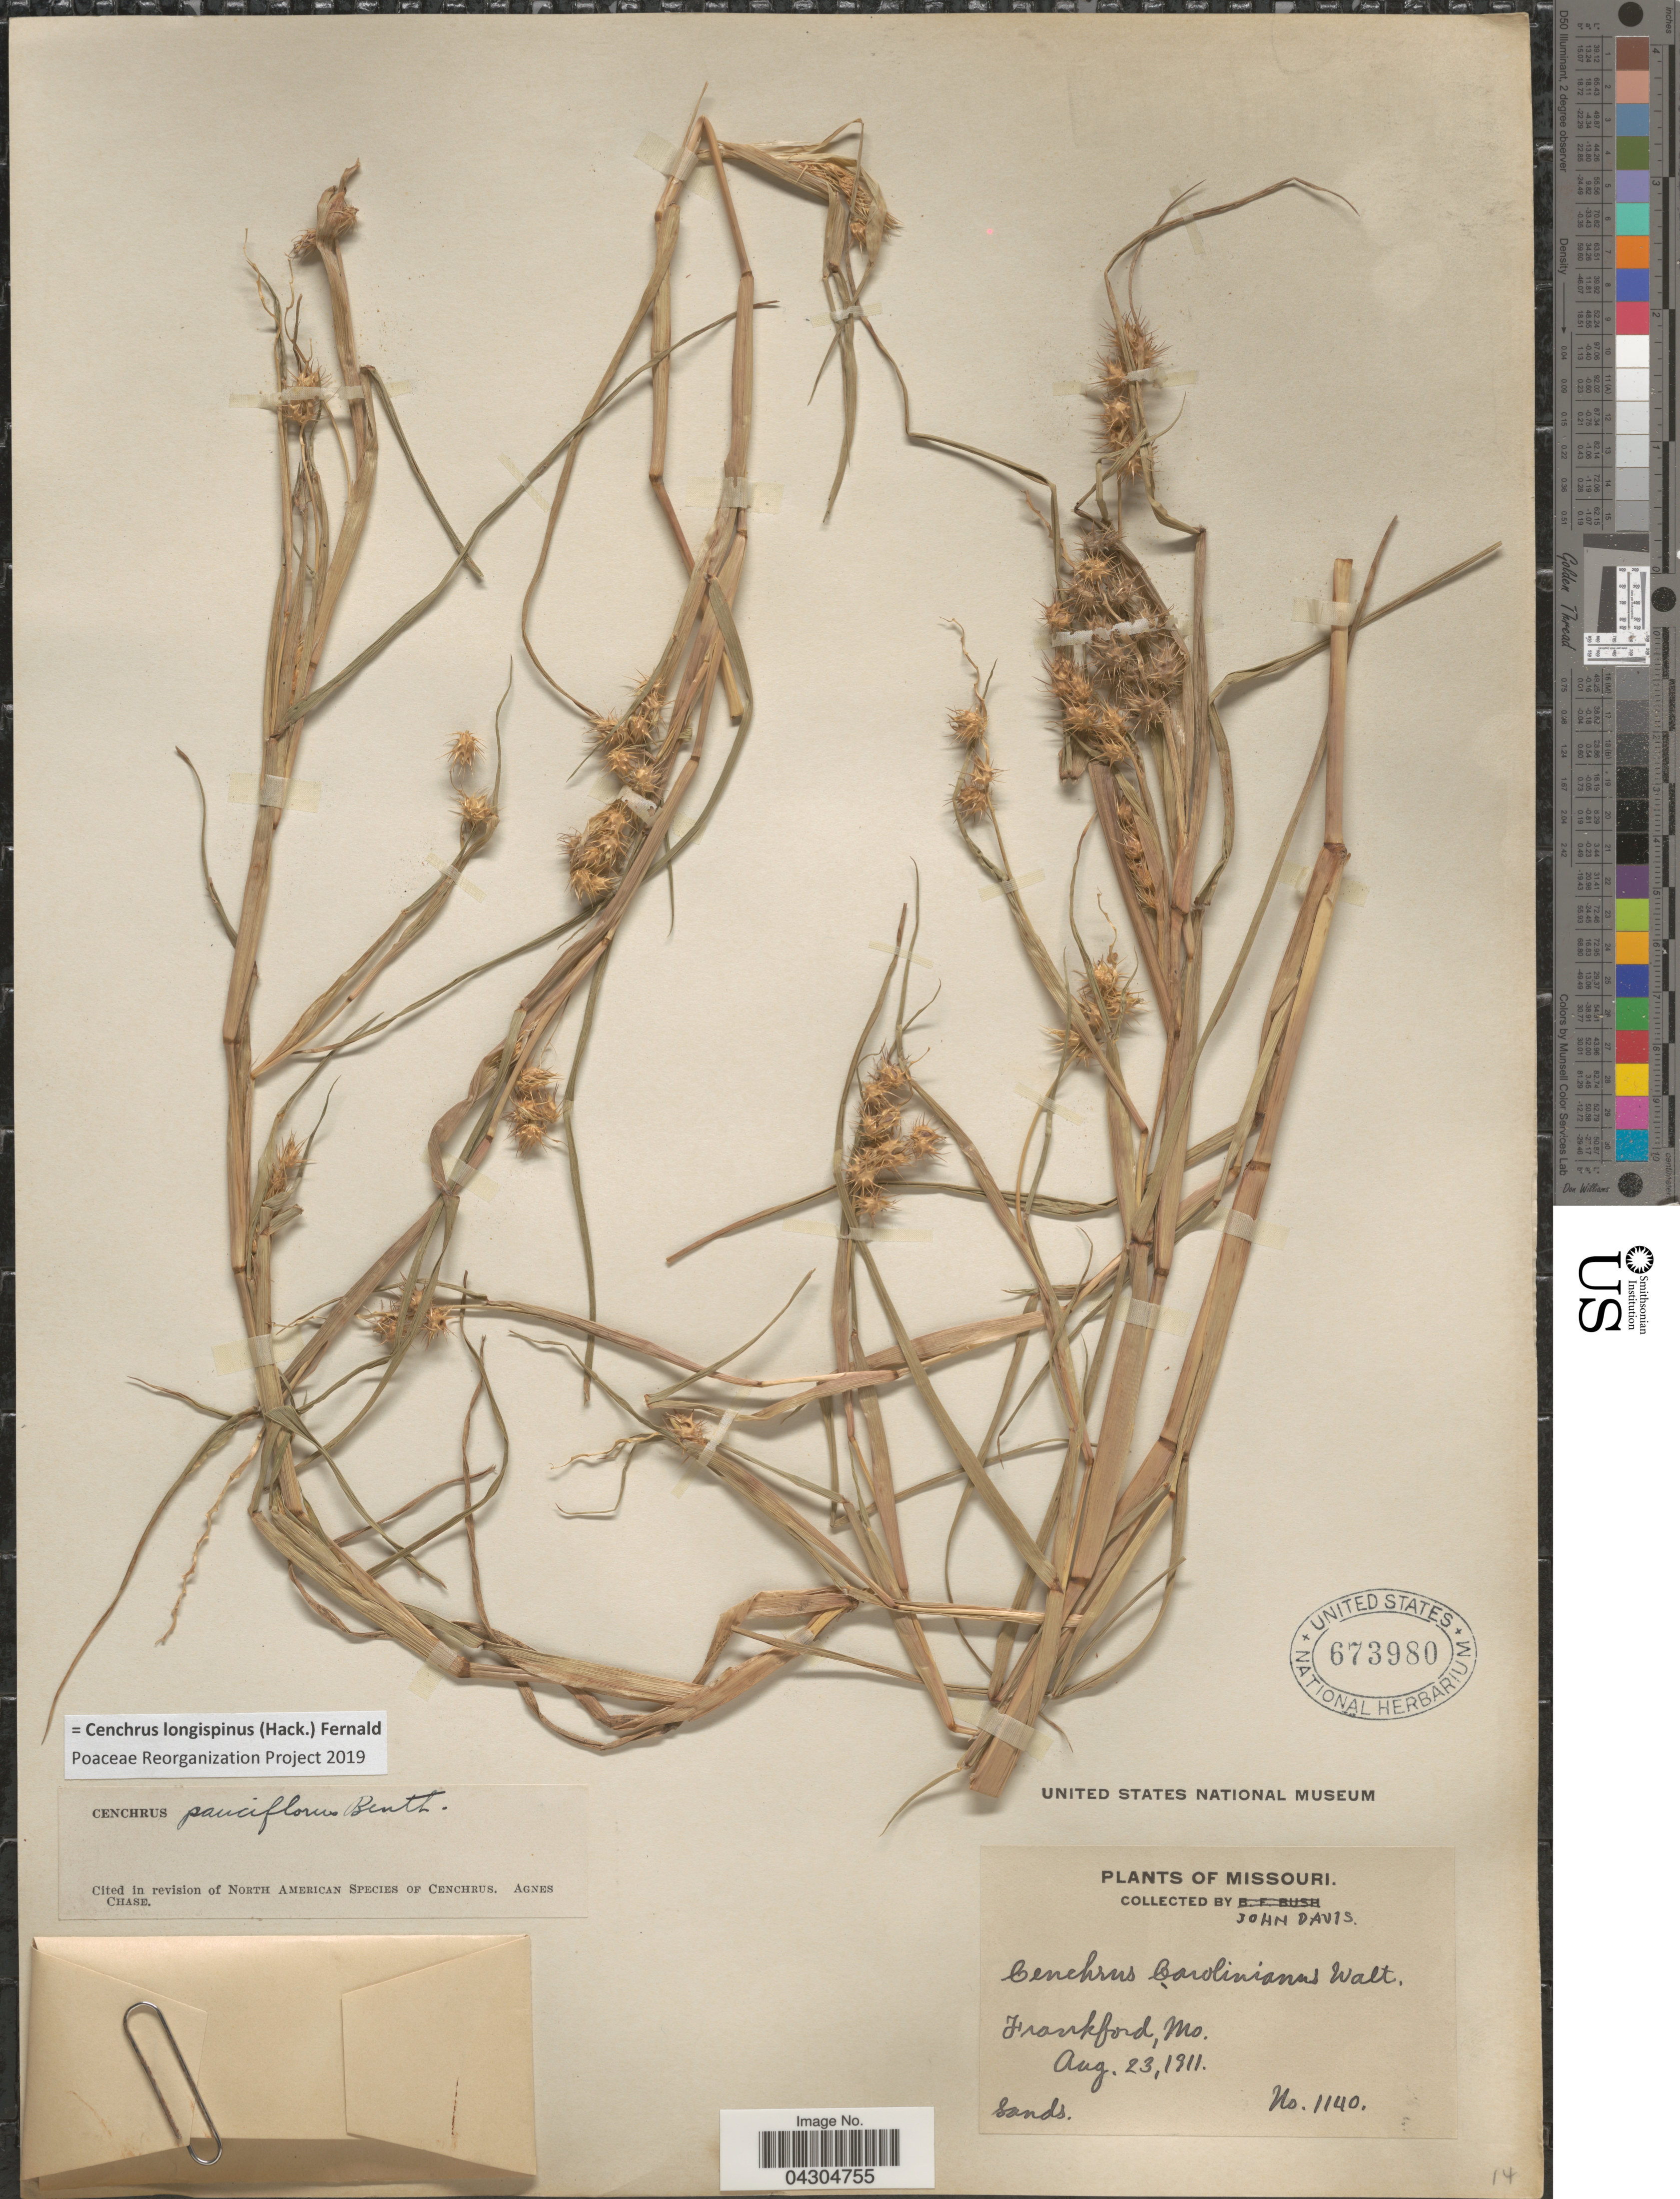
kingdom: Plantae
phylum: Tracheophyta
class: Liliopsida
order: Poales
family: Poaceae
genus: Cenchrus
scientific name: Cenchrus longispinus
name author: (Hack.) Fernald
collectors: J. Davis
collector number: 1140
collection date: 1911-08-23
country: United States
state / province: Missouri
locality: Frankford.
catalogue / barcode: US 673980